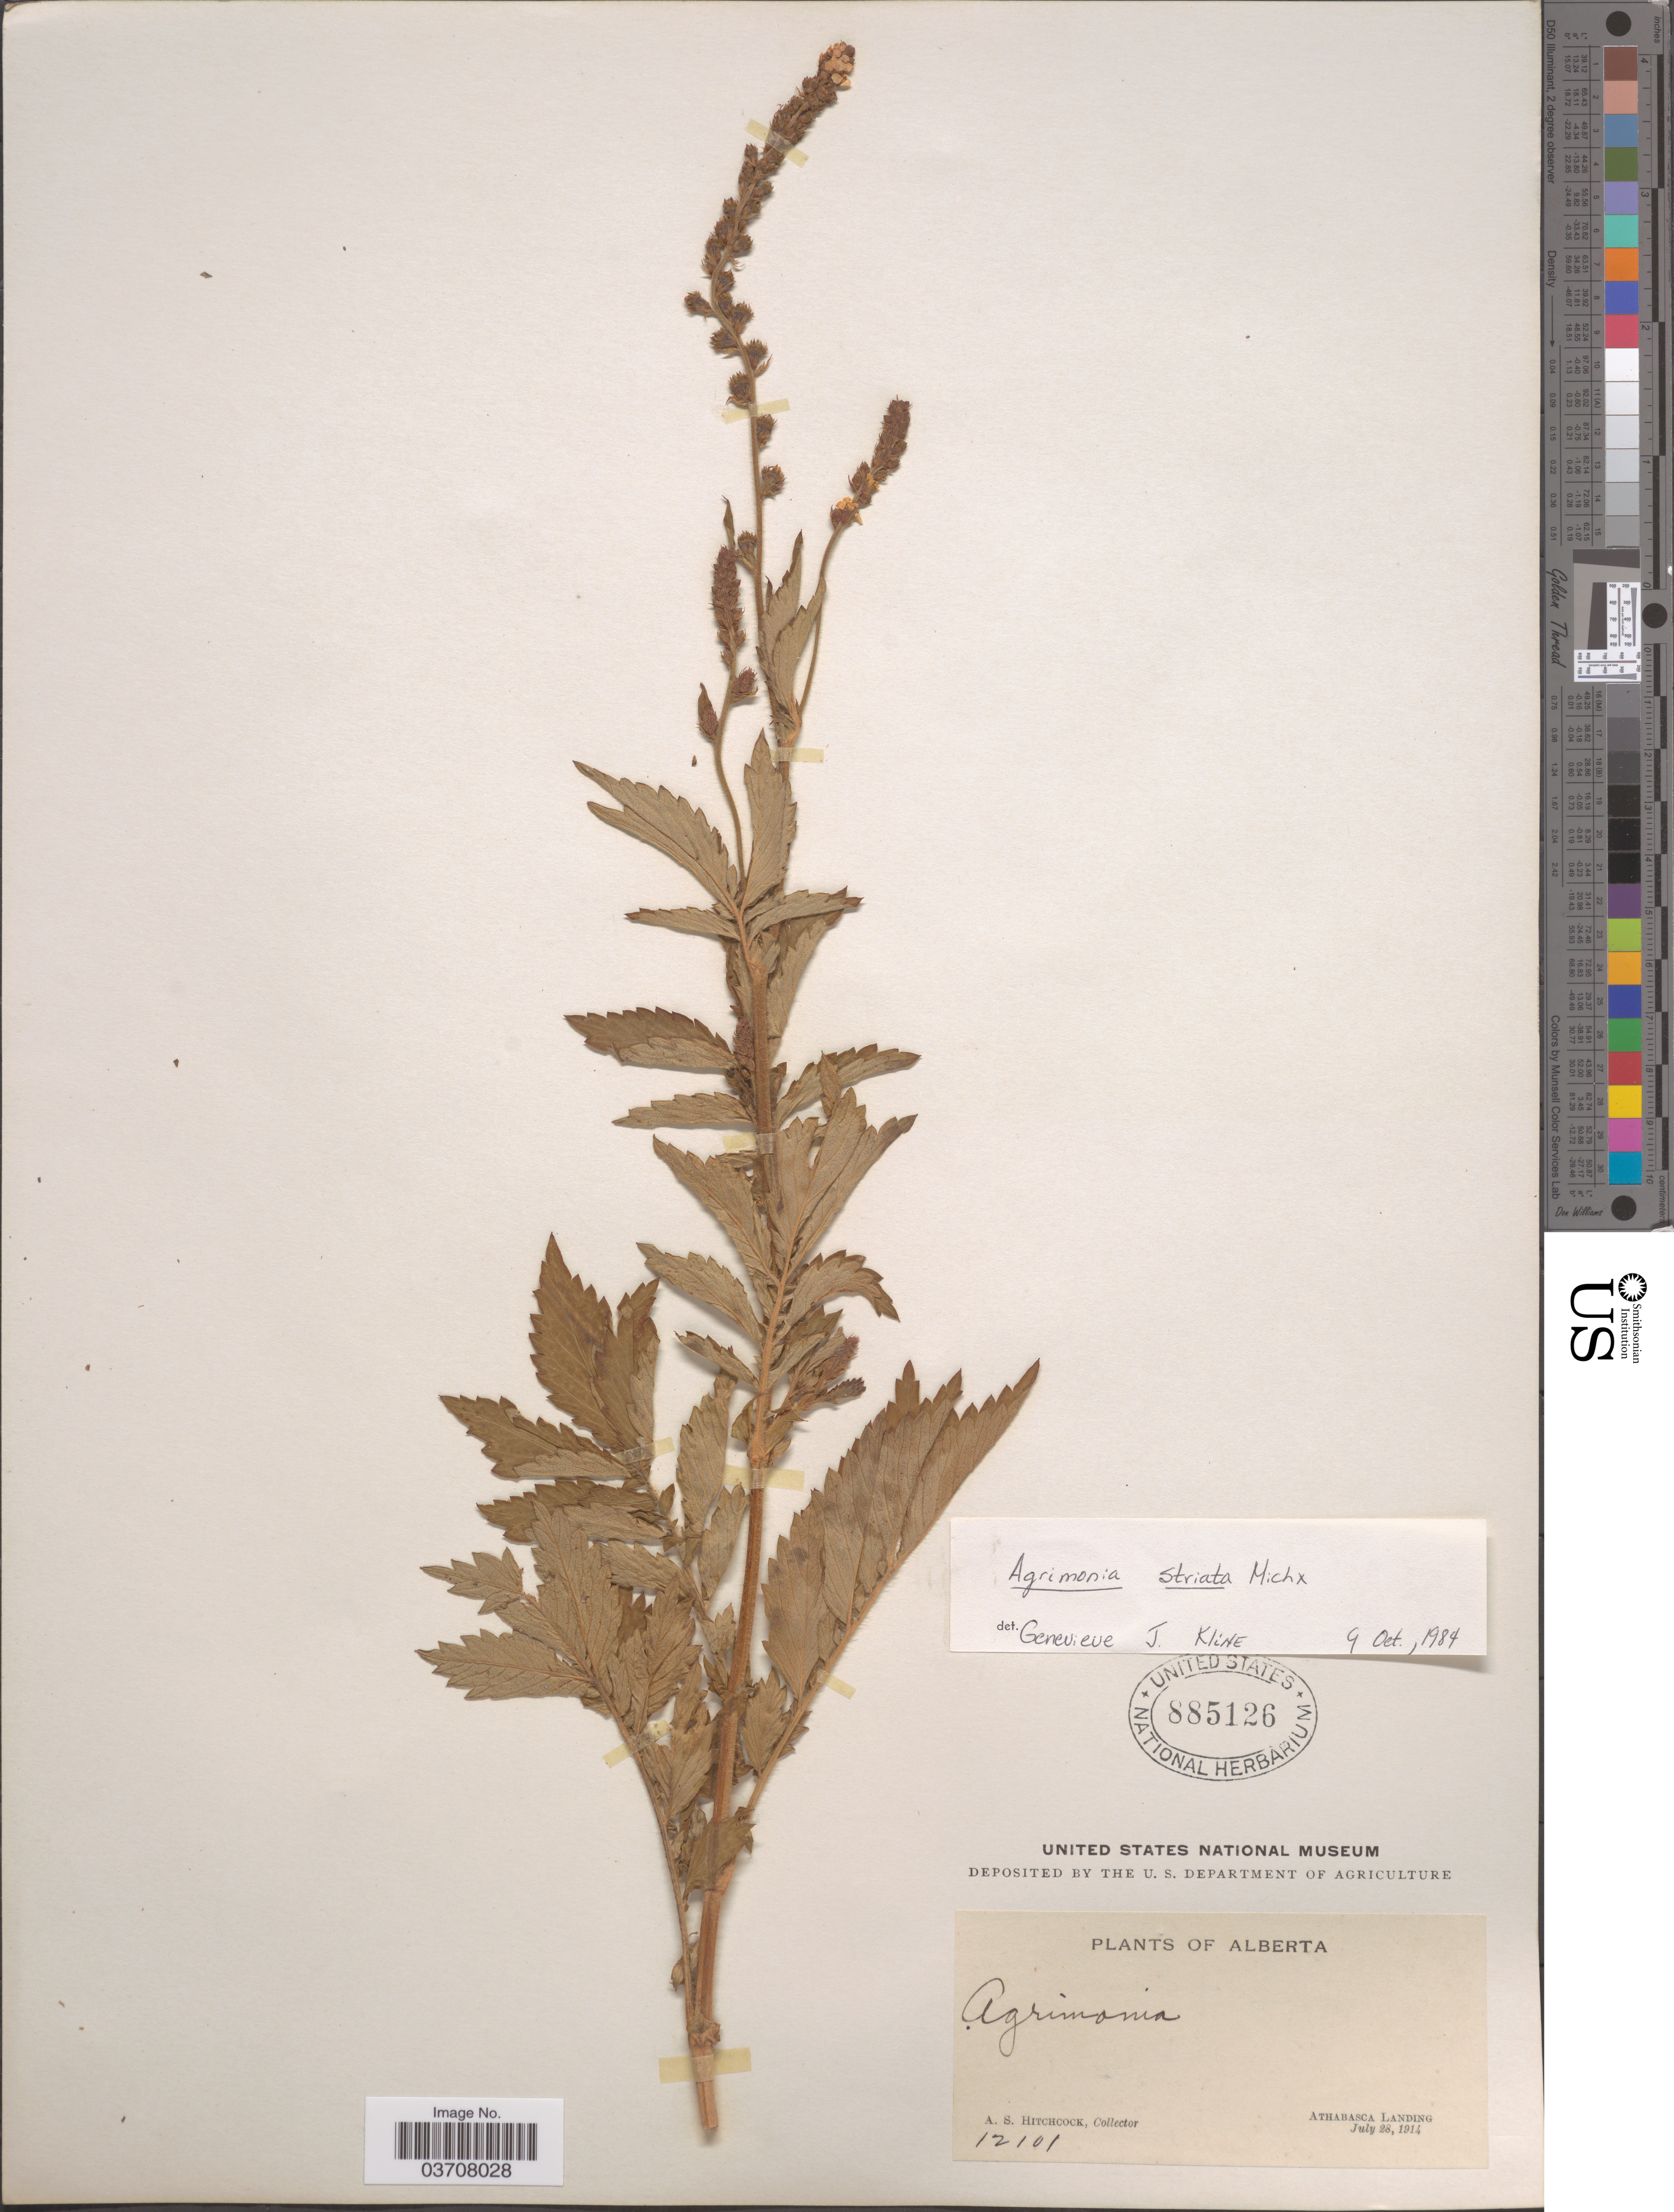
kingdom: Plantae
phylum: Tracheophyta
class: Magnoliopsida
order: Rosales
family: Rosaceae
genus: Agrimonia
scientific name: Agrimonia striata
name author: Michx.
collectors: A. S. Hitchcock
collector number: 12101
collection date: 1914-07-28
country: Canada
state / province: Alberta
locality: Athabasca Landing.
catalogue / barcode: US 885126